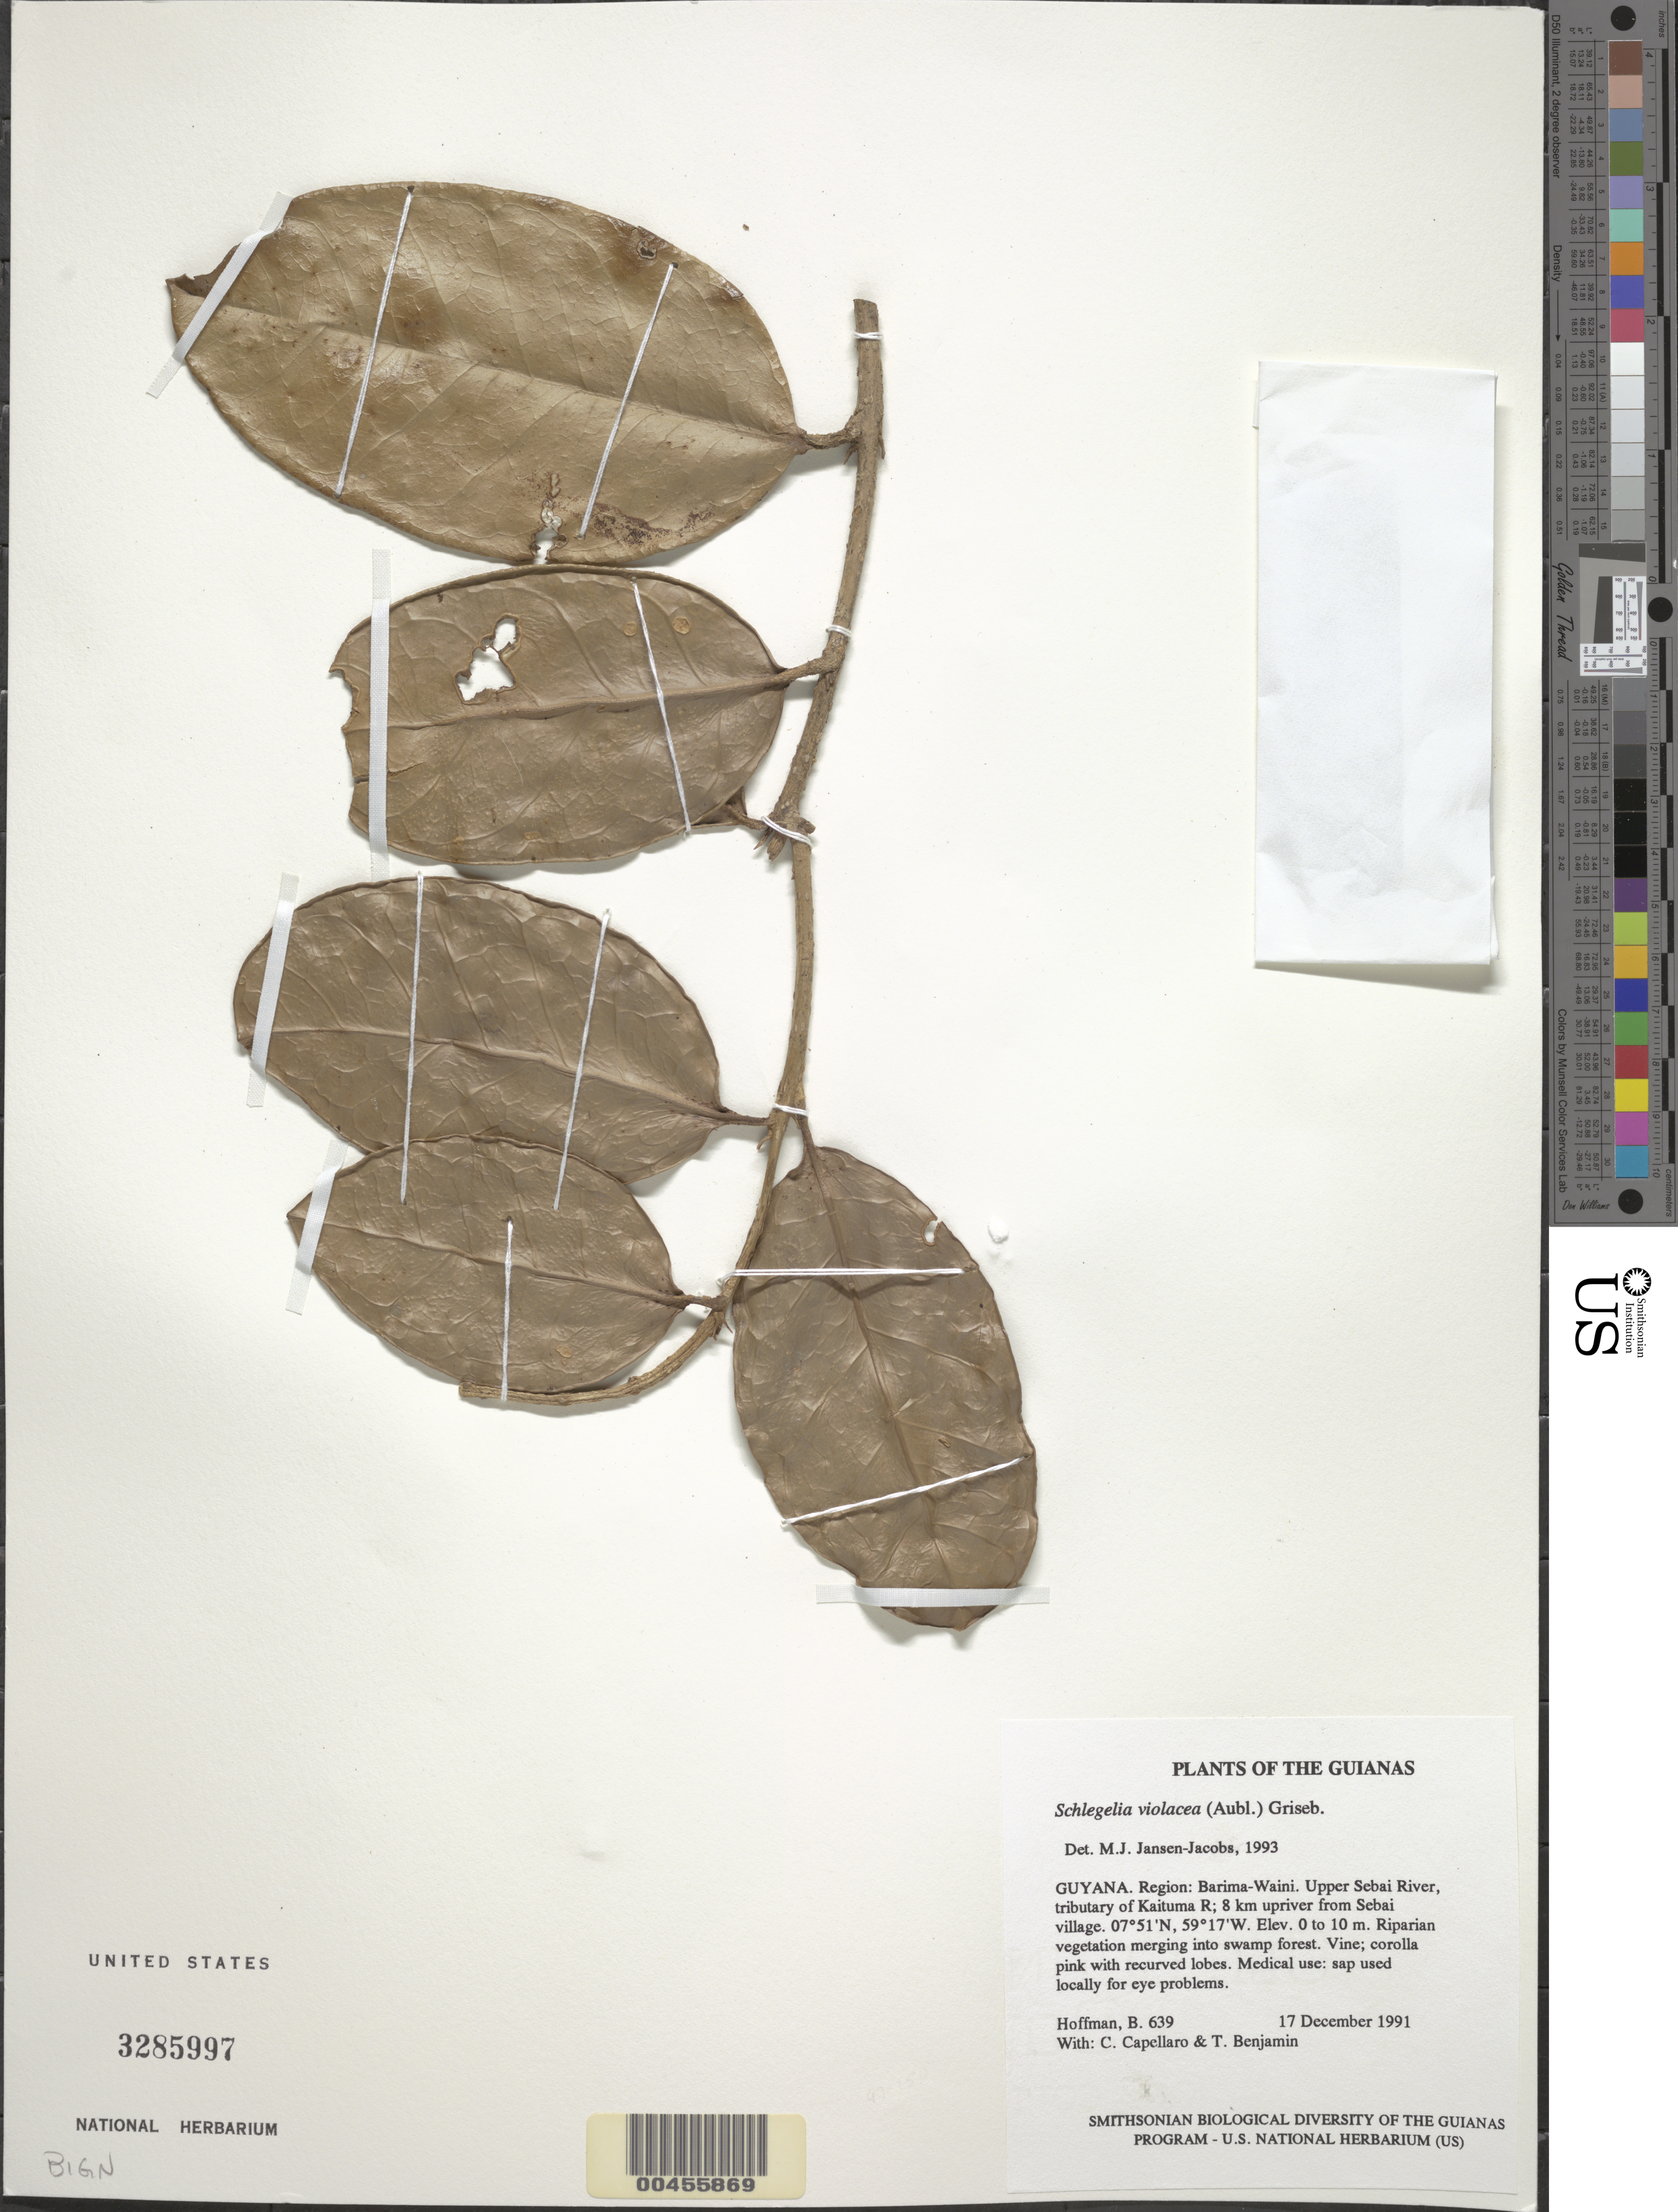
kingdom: Plantae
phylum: Tracheophyta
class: Magnoliopsida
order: Lamiales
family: Schlegeliaceae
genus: Schlegelia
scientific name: Schlegelia violacea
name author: (Aubl.) Griseb.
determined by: Jansen-Jacobs, M. J., (U), Nationaal Herbarium Nederland, Utrecht University branch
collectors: B. Hoffman, C. Capellaro & T. Benjamin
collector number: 639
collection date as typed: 17 December 1991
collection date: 1991-12-17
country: Guyana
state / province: Barima-Waini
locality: Upper Sebai River; 8 km upriver from Sebai Village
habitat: Riparian vegetation merging into swamp forest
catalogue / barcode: US 3285997